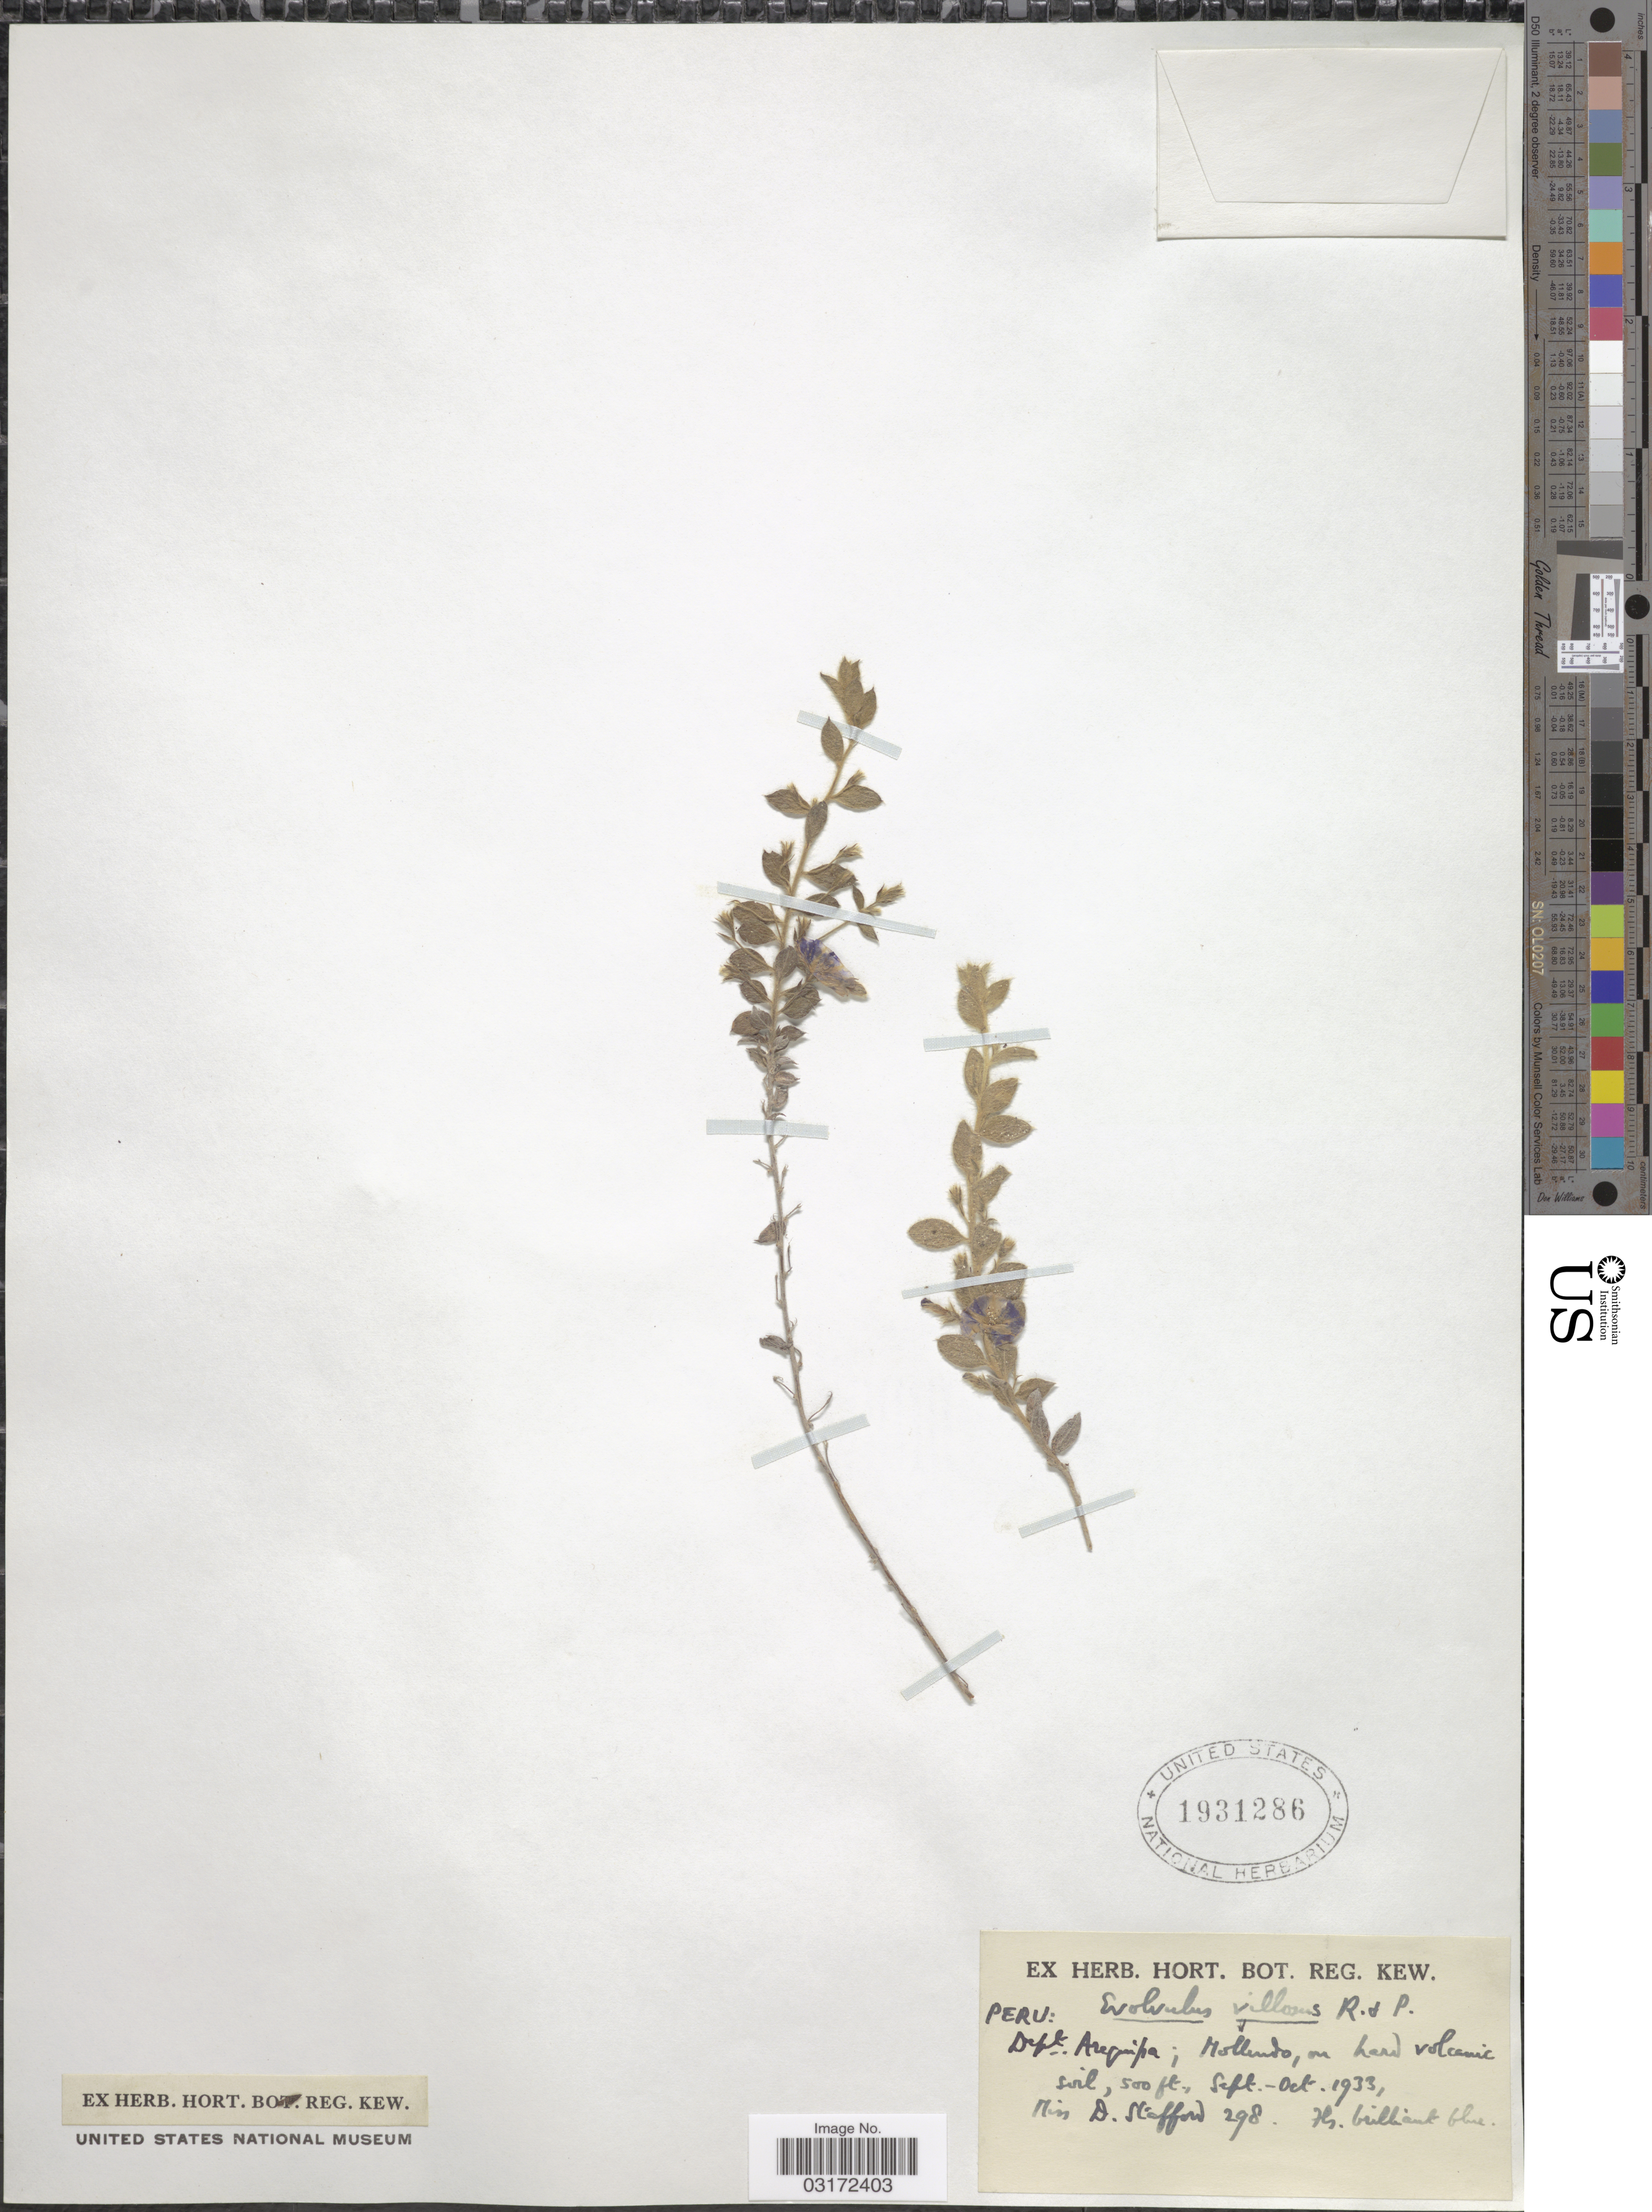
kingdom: Plantae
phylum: Tracheophyta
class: Magnoliopsida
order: Solanales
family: Convolvulaceae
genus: Evolvulus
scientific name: Evolvulus villosus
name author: Ruiz & Pav.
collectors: D. Stafford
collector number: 298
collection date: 1933-09/1933-10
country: Peru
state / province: Arequipa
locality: Dept. Arequipa; Mollendo, on hard volcanic soil.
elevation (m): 152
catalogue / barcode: US 1931286